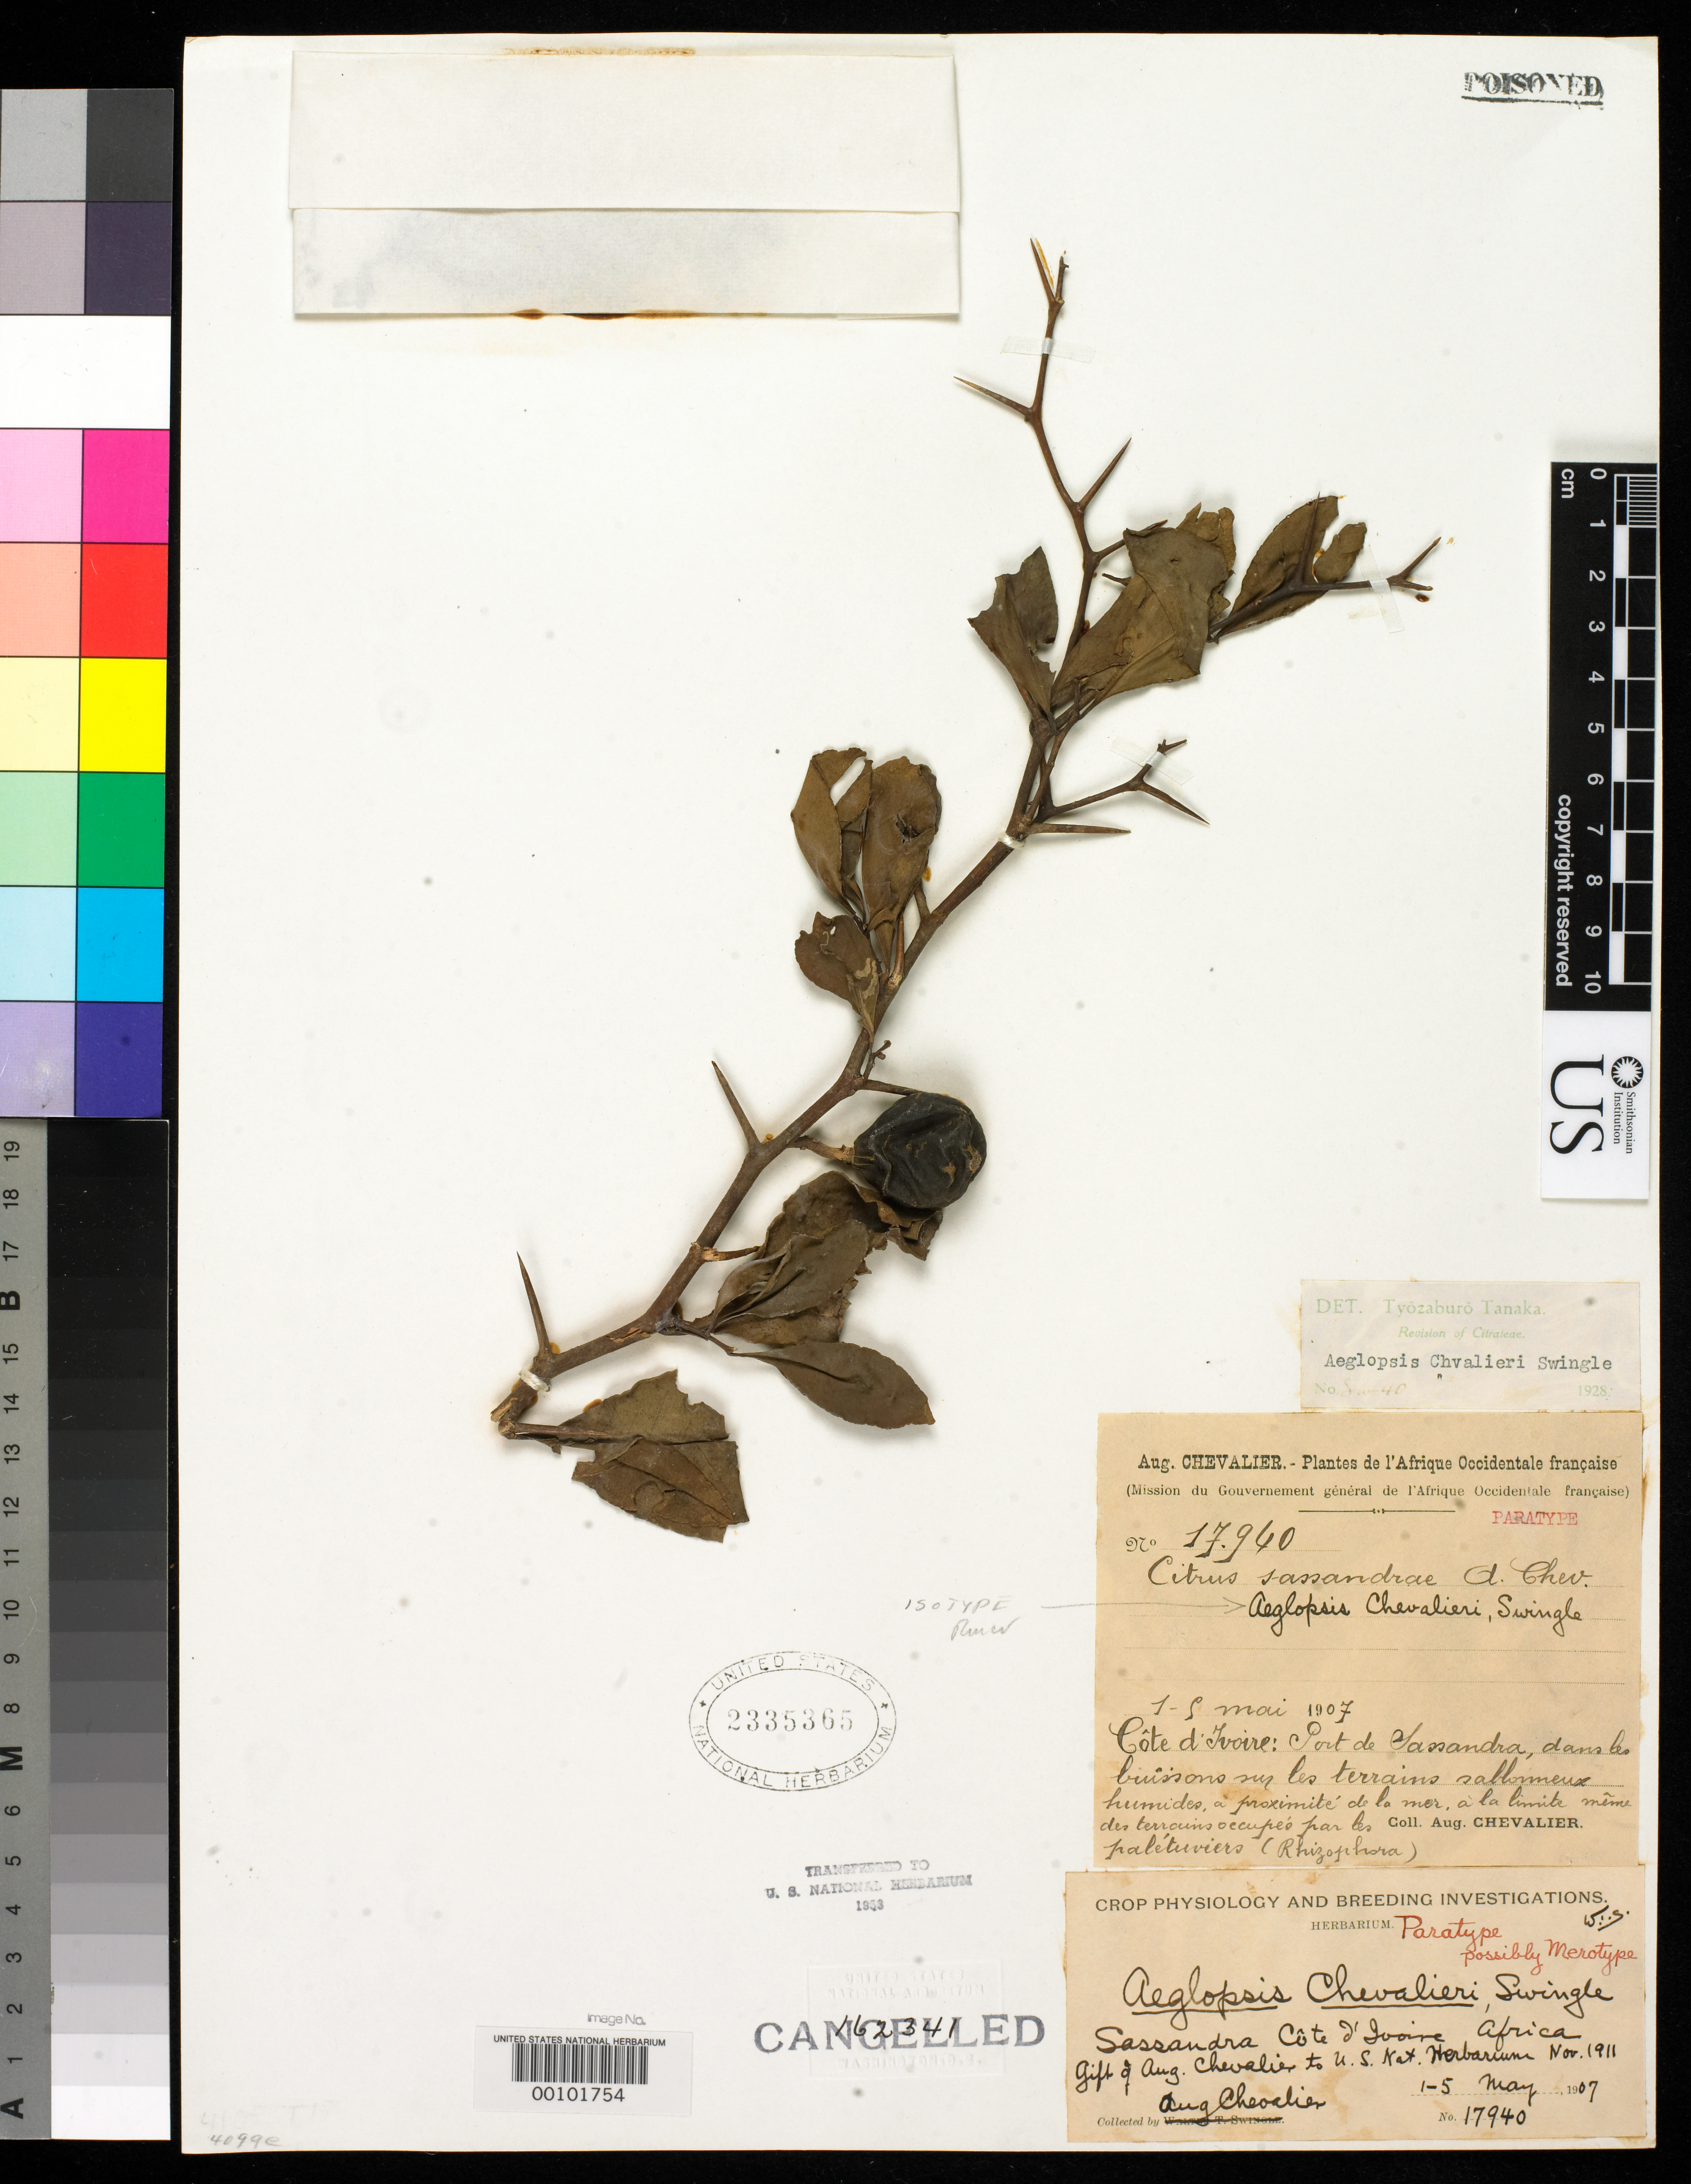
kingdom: Plantae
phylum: Tracheophyta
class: Magnoliopsida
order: Sapindales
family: Rutaceae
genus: Aeglopsis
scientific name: Aeglopsis chevalieri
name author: Swingle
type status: Isotype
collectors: A. J. Chevalier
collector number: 17940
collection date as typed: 01 May 1907 to 05 May 1907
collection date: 1907-05-01/1907-05-05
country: Ivory Coast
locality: Sassandra.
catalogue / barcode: US 2335365